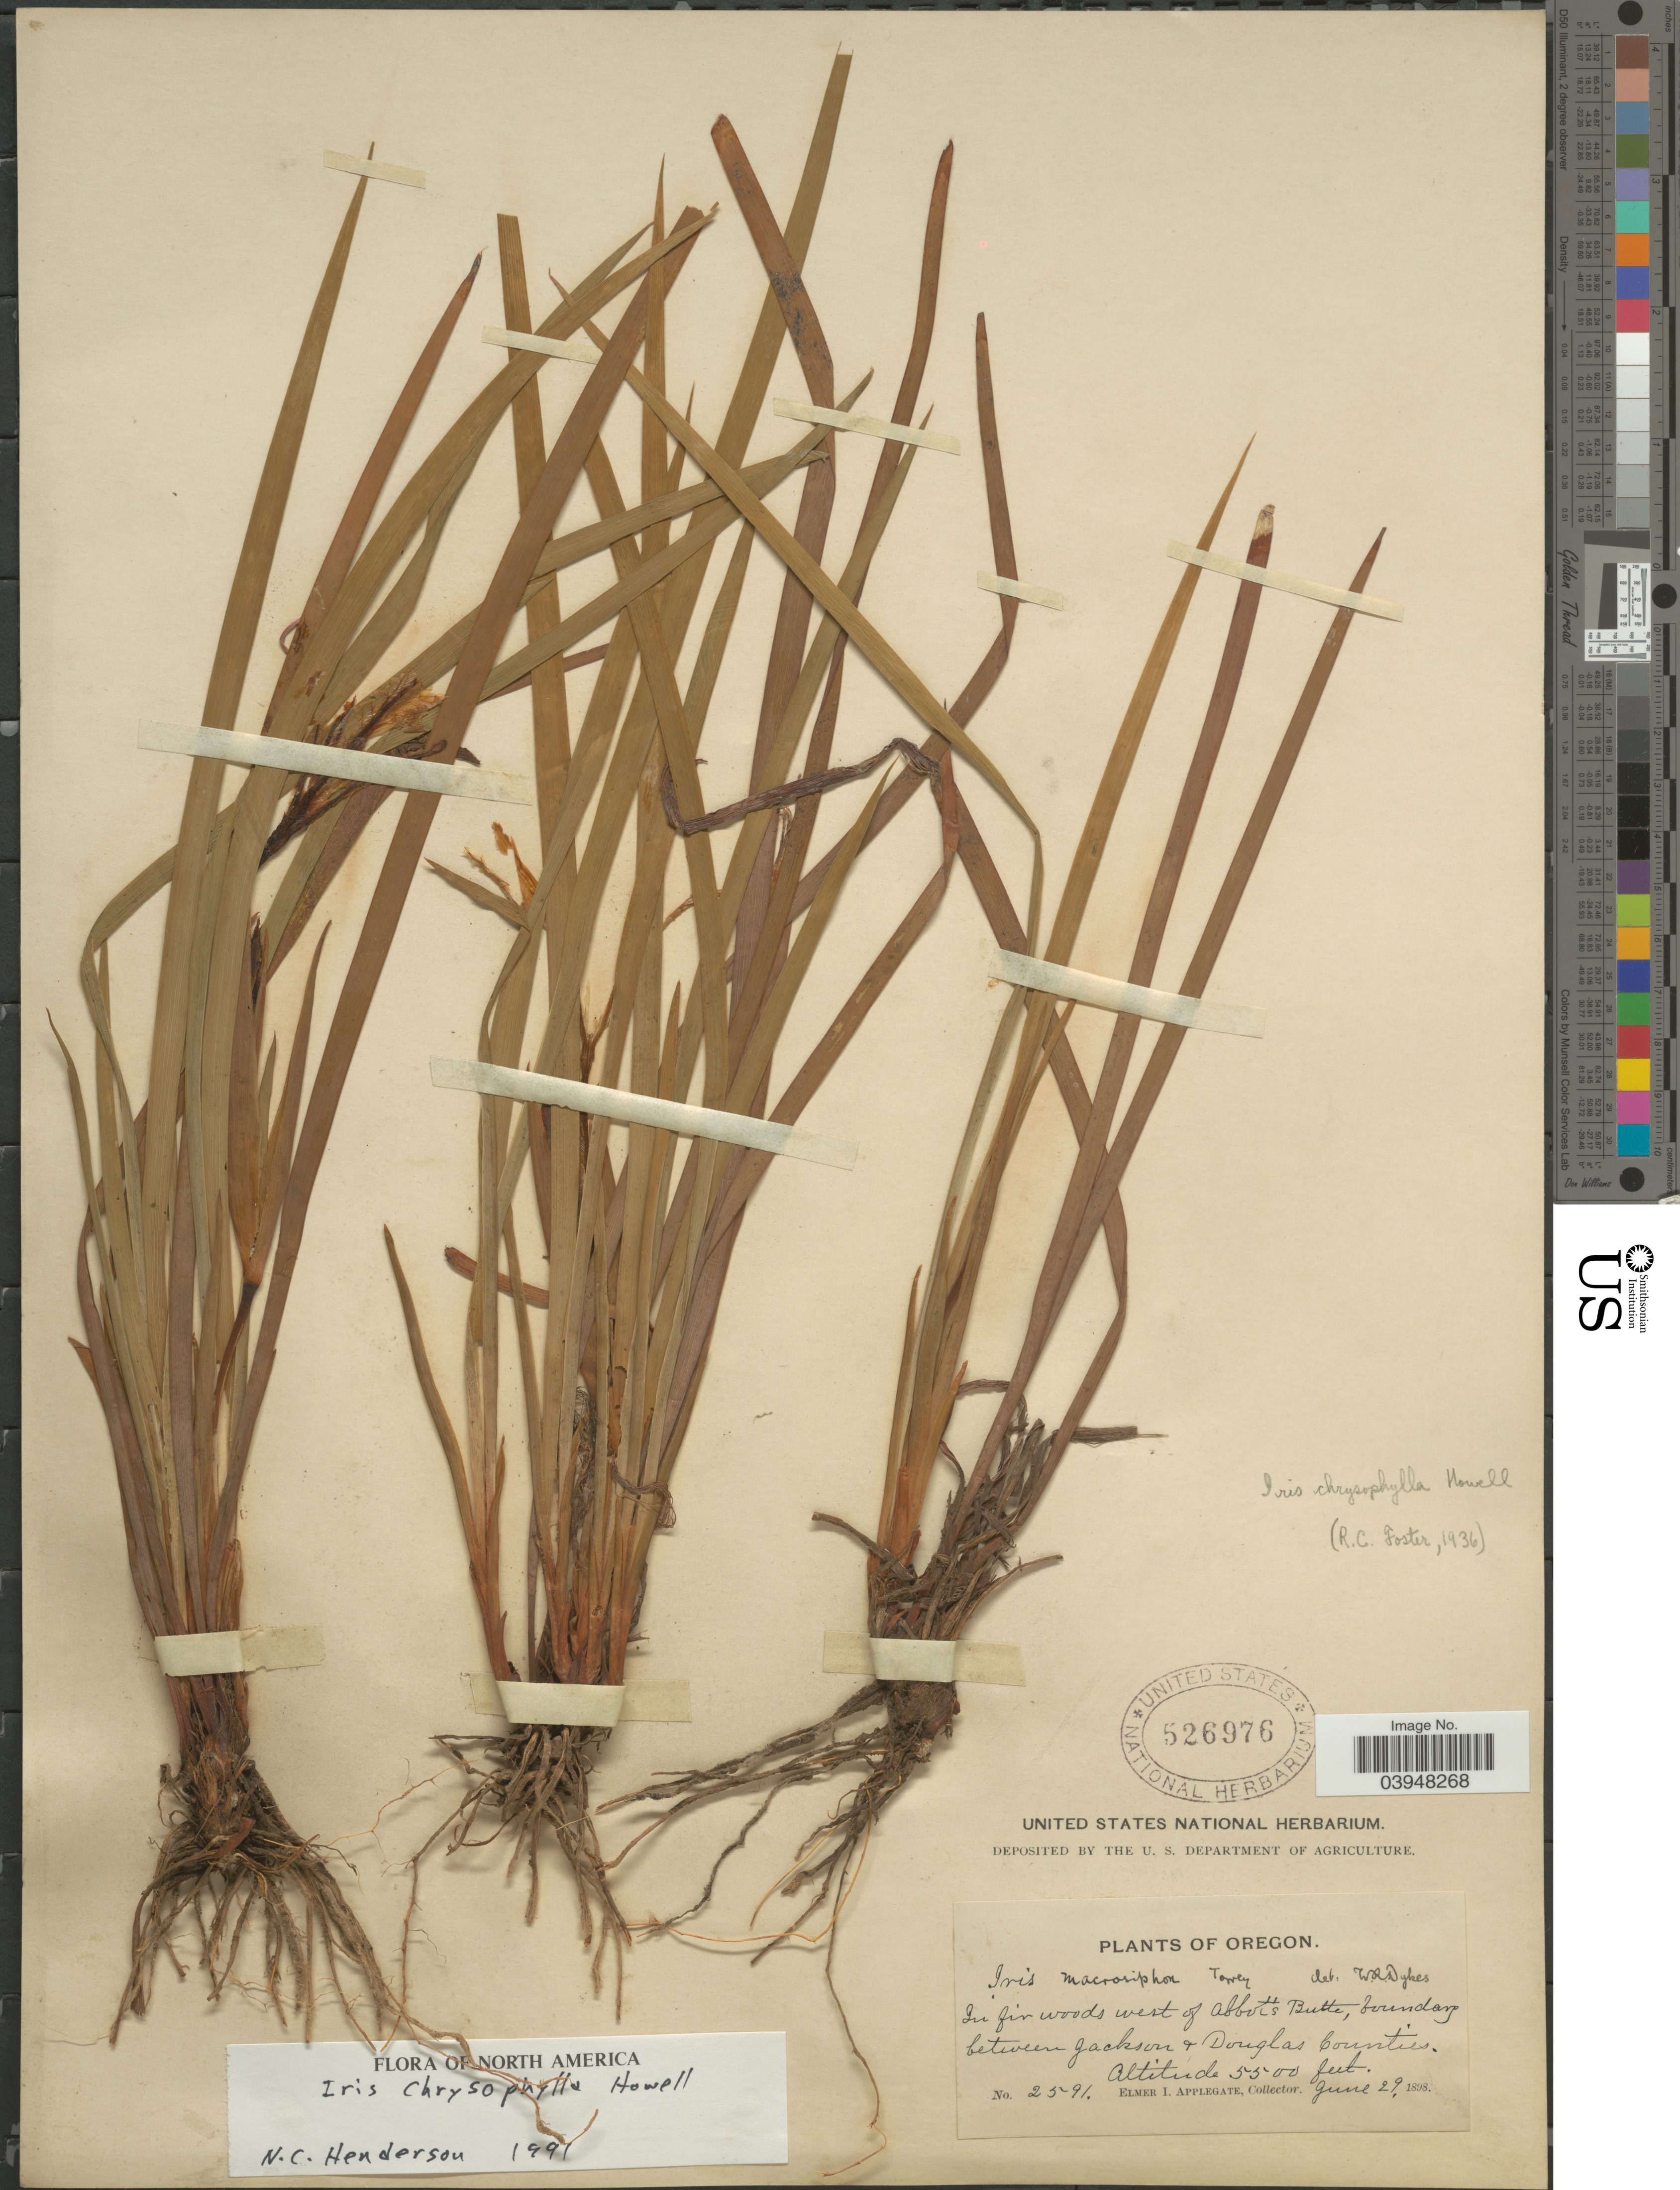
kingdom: Plantae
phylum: Tracheophyta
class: Liliopsida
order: Asparagales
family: Iridaceae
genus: Iris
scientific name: Iris chrysophylla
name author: Howell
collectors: E. I. Applegate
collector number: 2591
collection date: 1898-06-29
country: United States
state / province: Oregon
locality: In fir woods west of Abbot's Butte, boundary between Jackson & Douglas Counties.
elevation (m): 1676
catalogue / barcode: US 526976